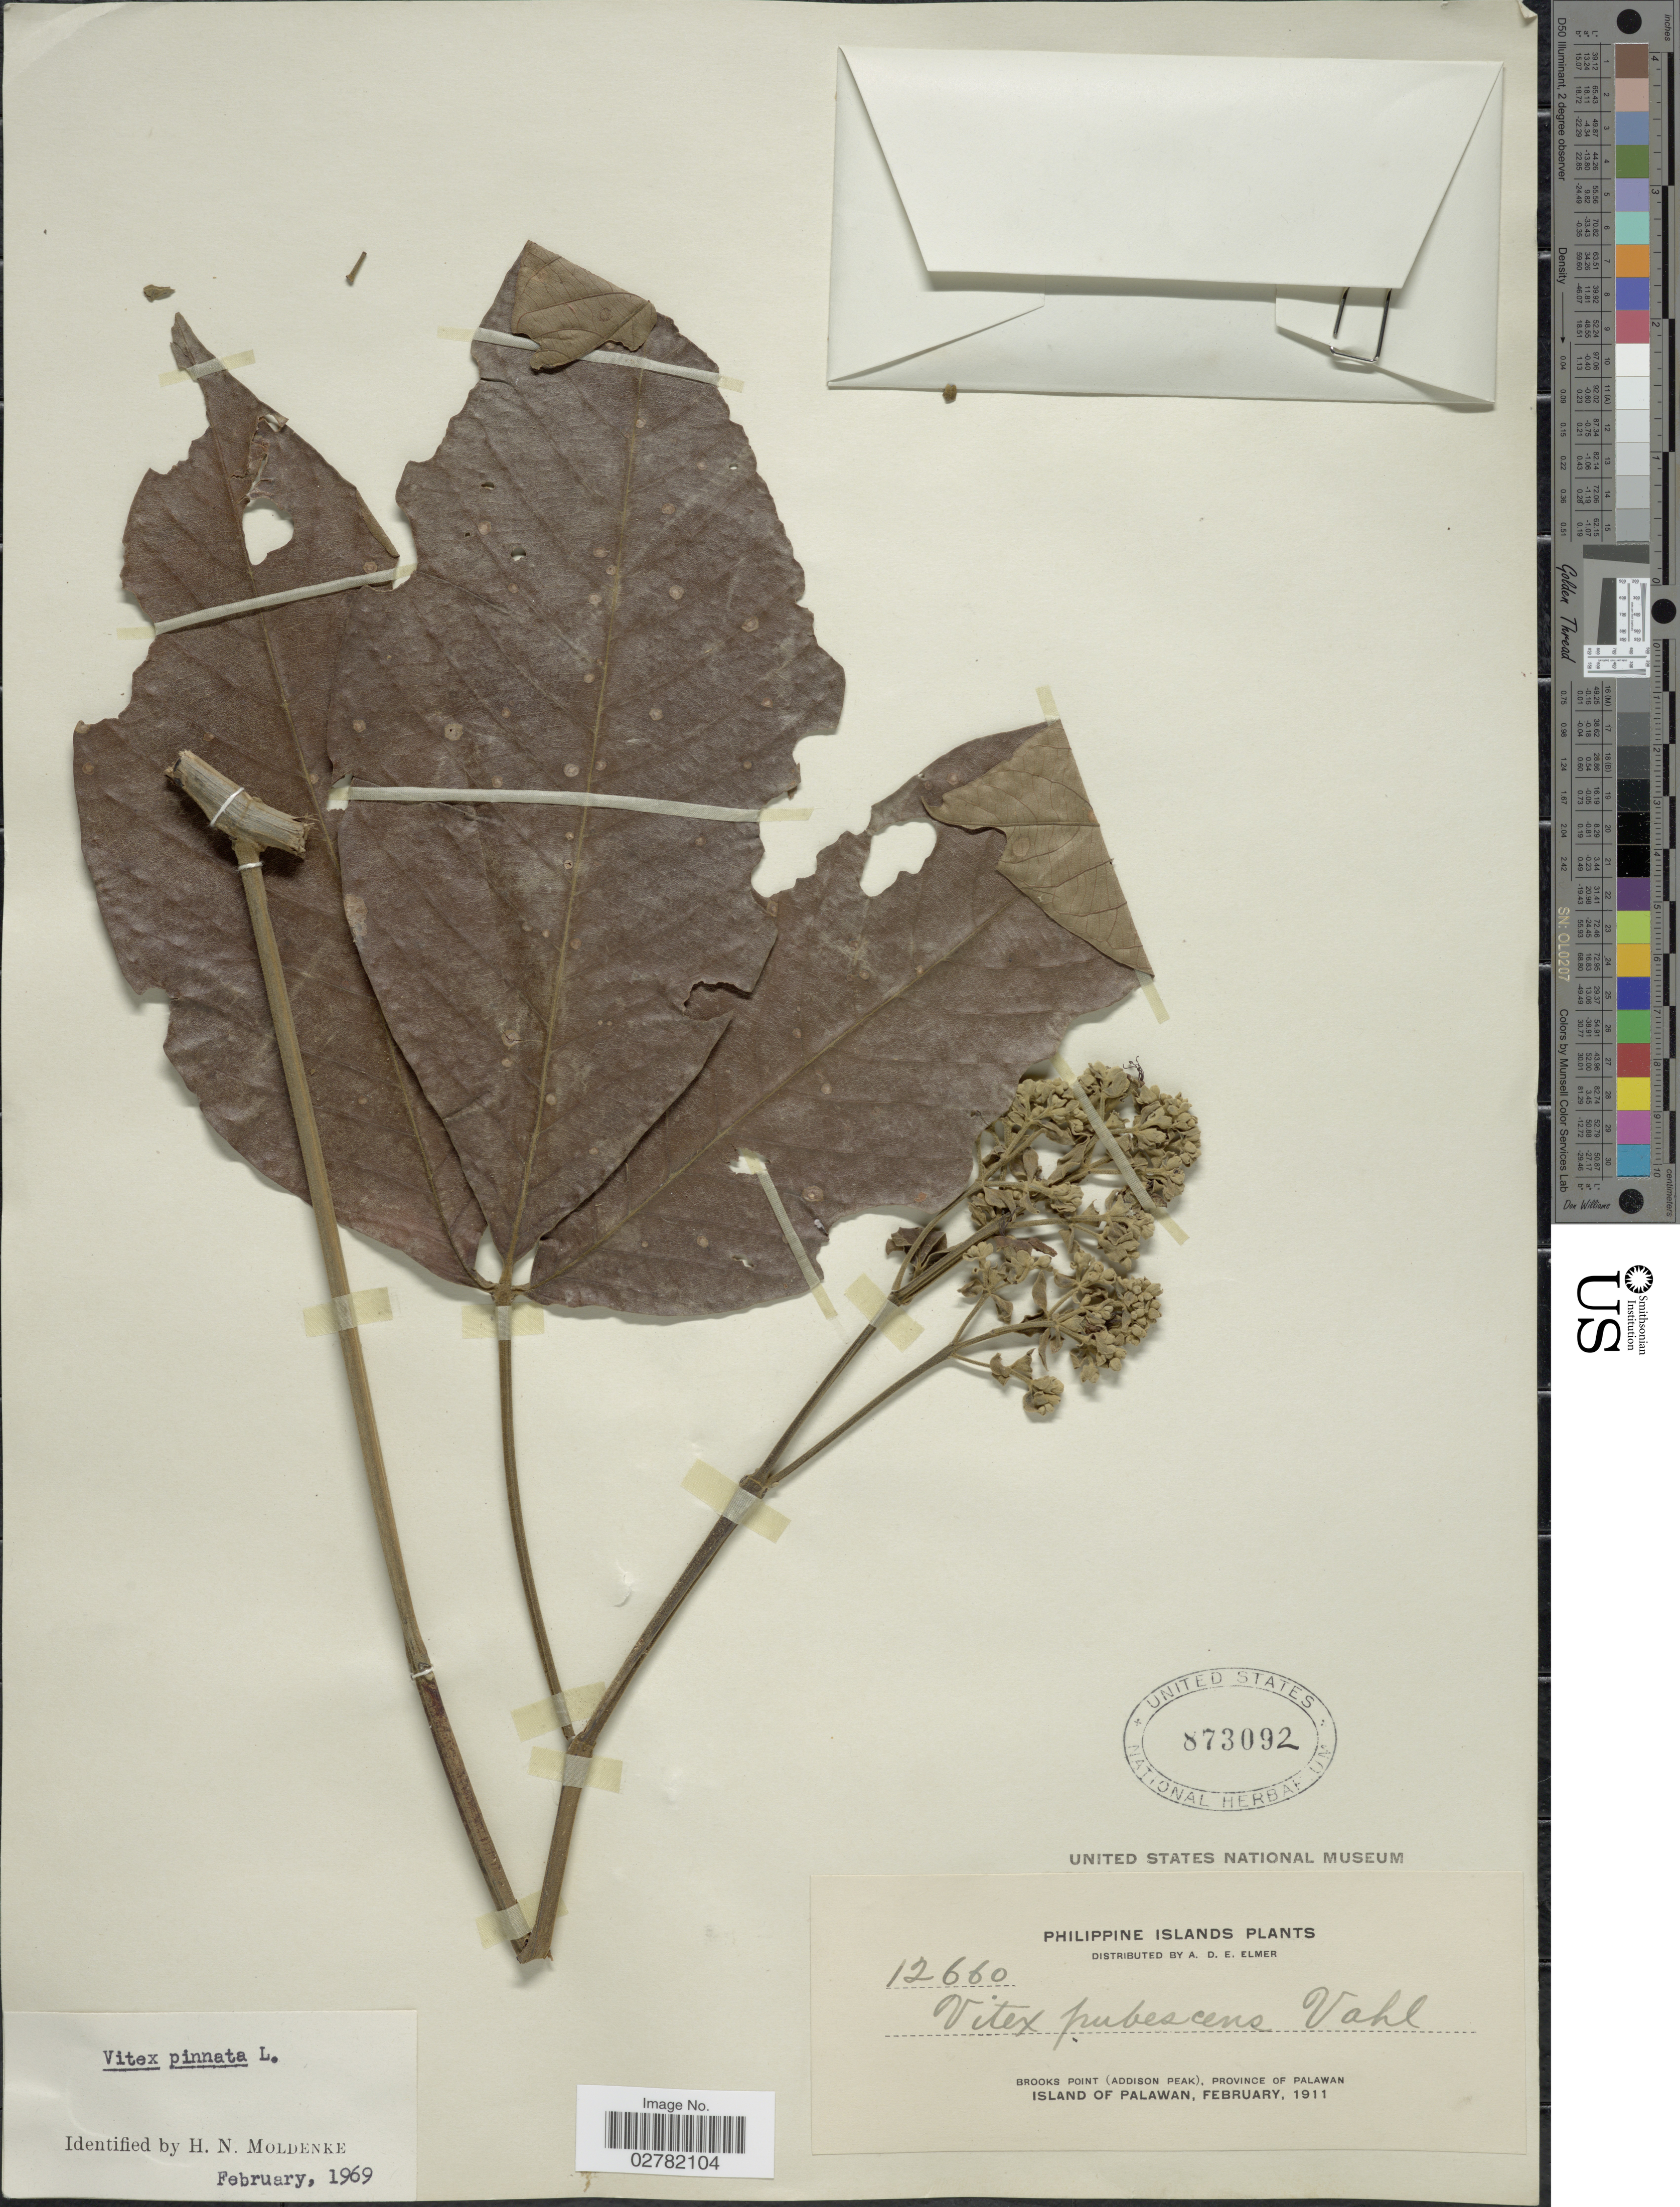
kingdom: Plantae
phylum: Tracheophyta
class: Magnoliopsida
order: Lamiales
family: Lamiaceae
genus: Vitex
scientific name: Vitex pinnata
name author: L.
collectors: A. D. E. Elmer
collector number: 12660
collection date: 1911-02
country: Philippines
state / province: Mimaropa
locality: Philippine Islands. Brooks Point (Addison Peak), Province of Palawan. Island of Palawan.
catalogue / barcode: US 873092